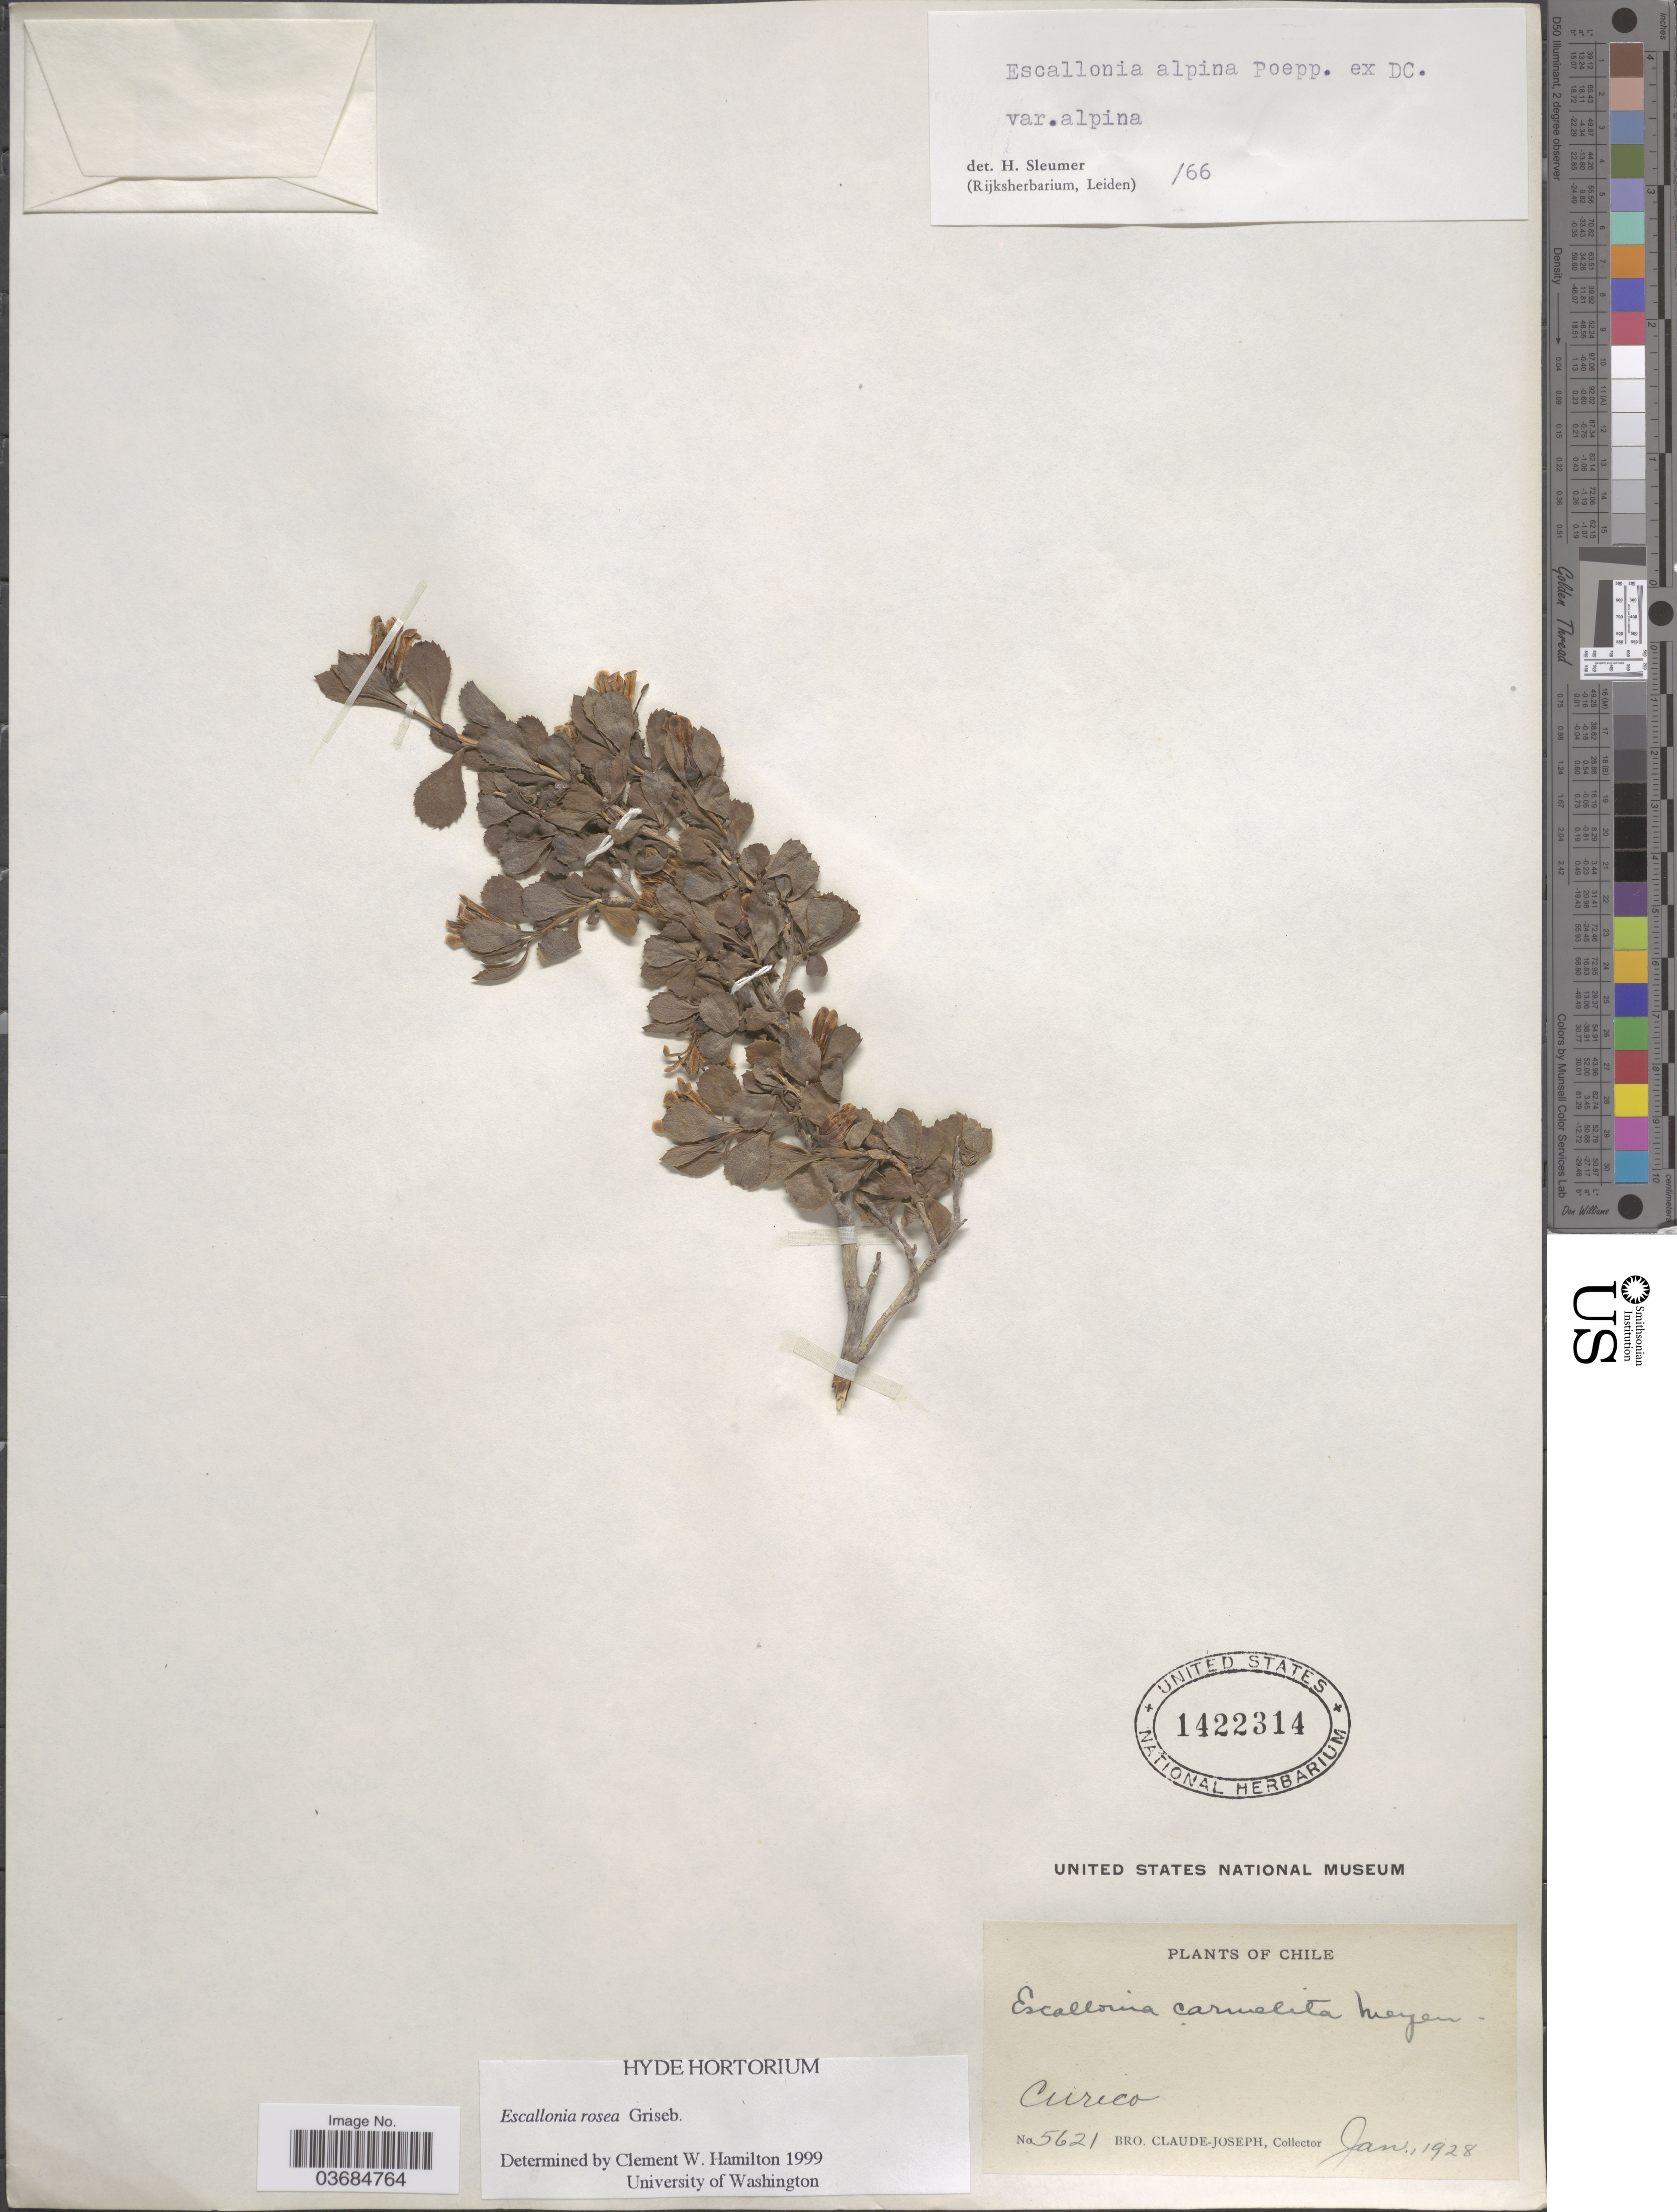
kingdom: Plantae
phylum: Tracheophyta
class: Magnoliopsida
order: Escalloniales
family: Escalloniaceae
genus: Escallonia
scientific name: Escallonia rosea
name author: Griseb.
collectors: Bro. Claude-Joseph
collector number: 5621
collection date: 1928-01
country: Chile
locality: Curico.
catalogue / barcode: US 1422314